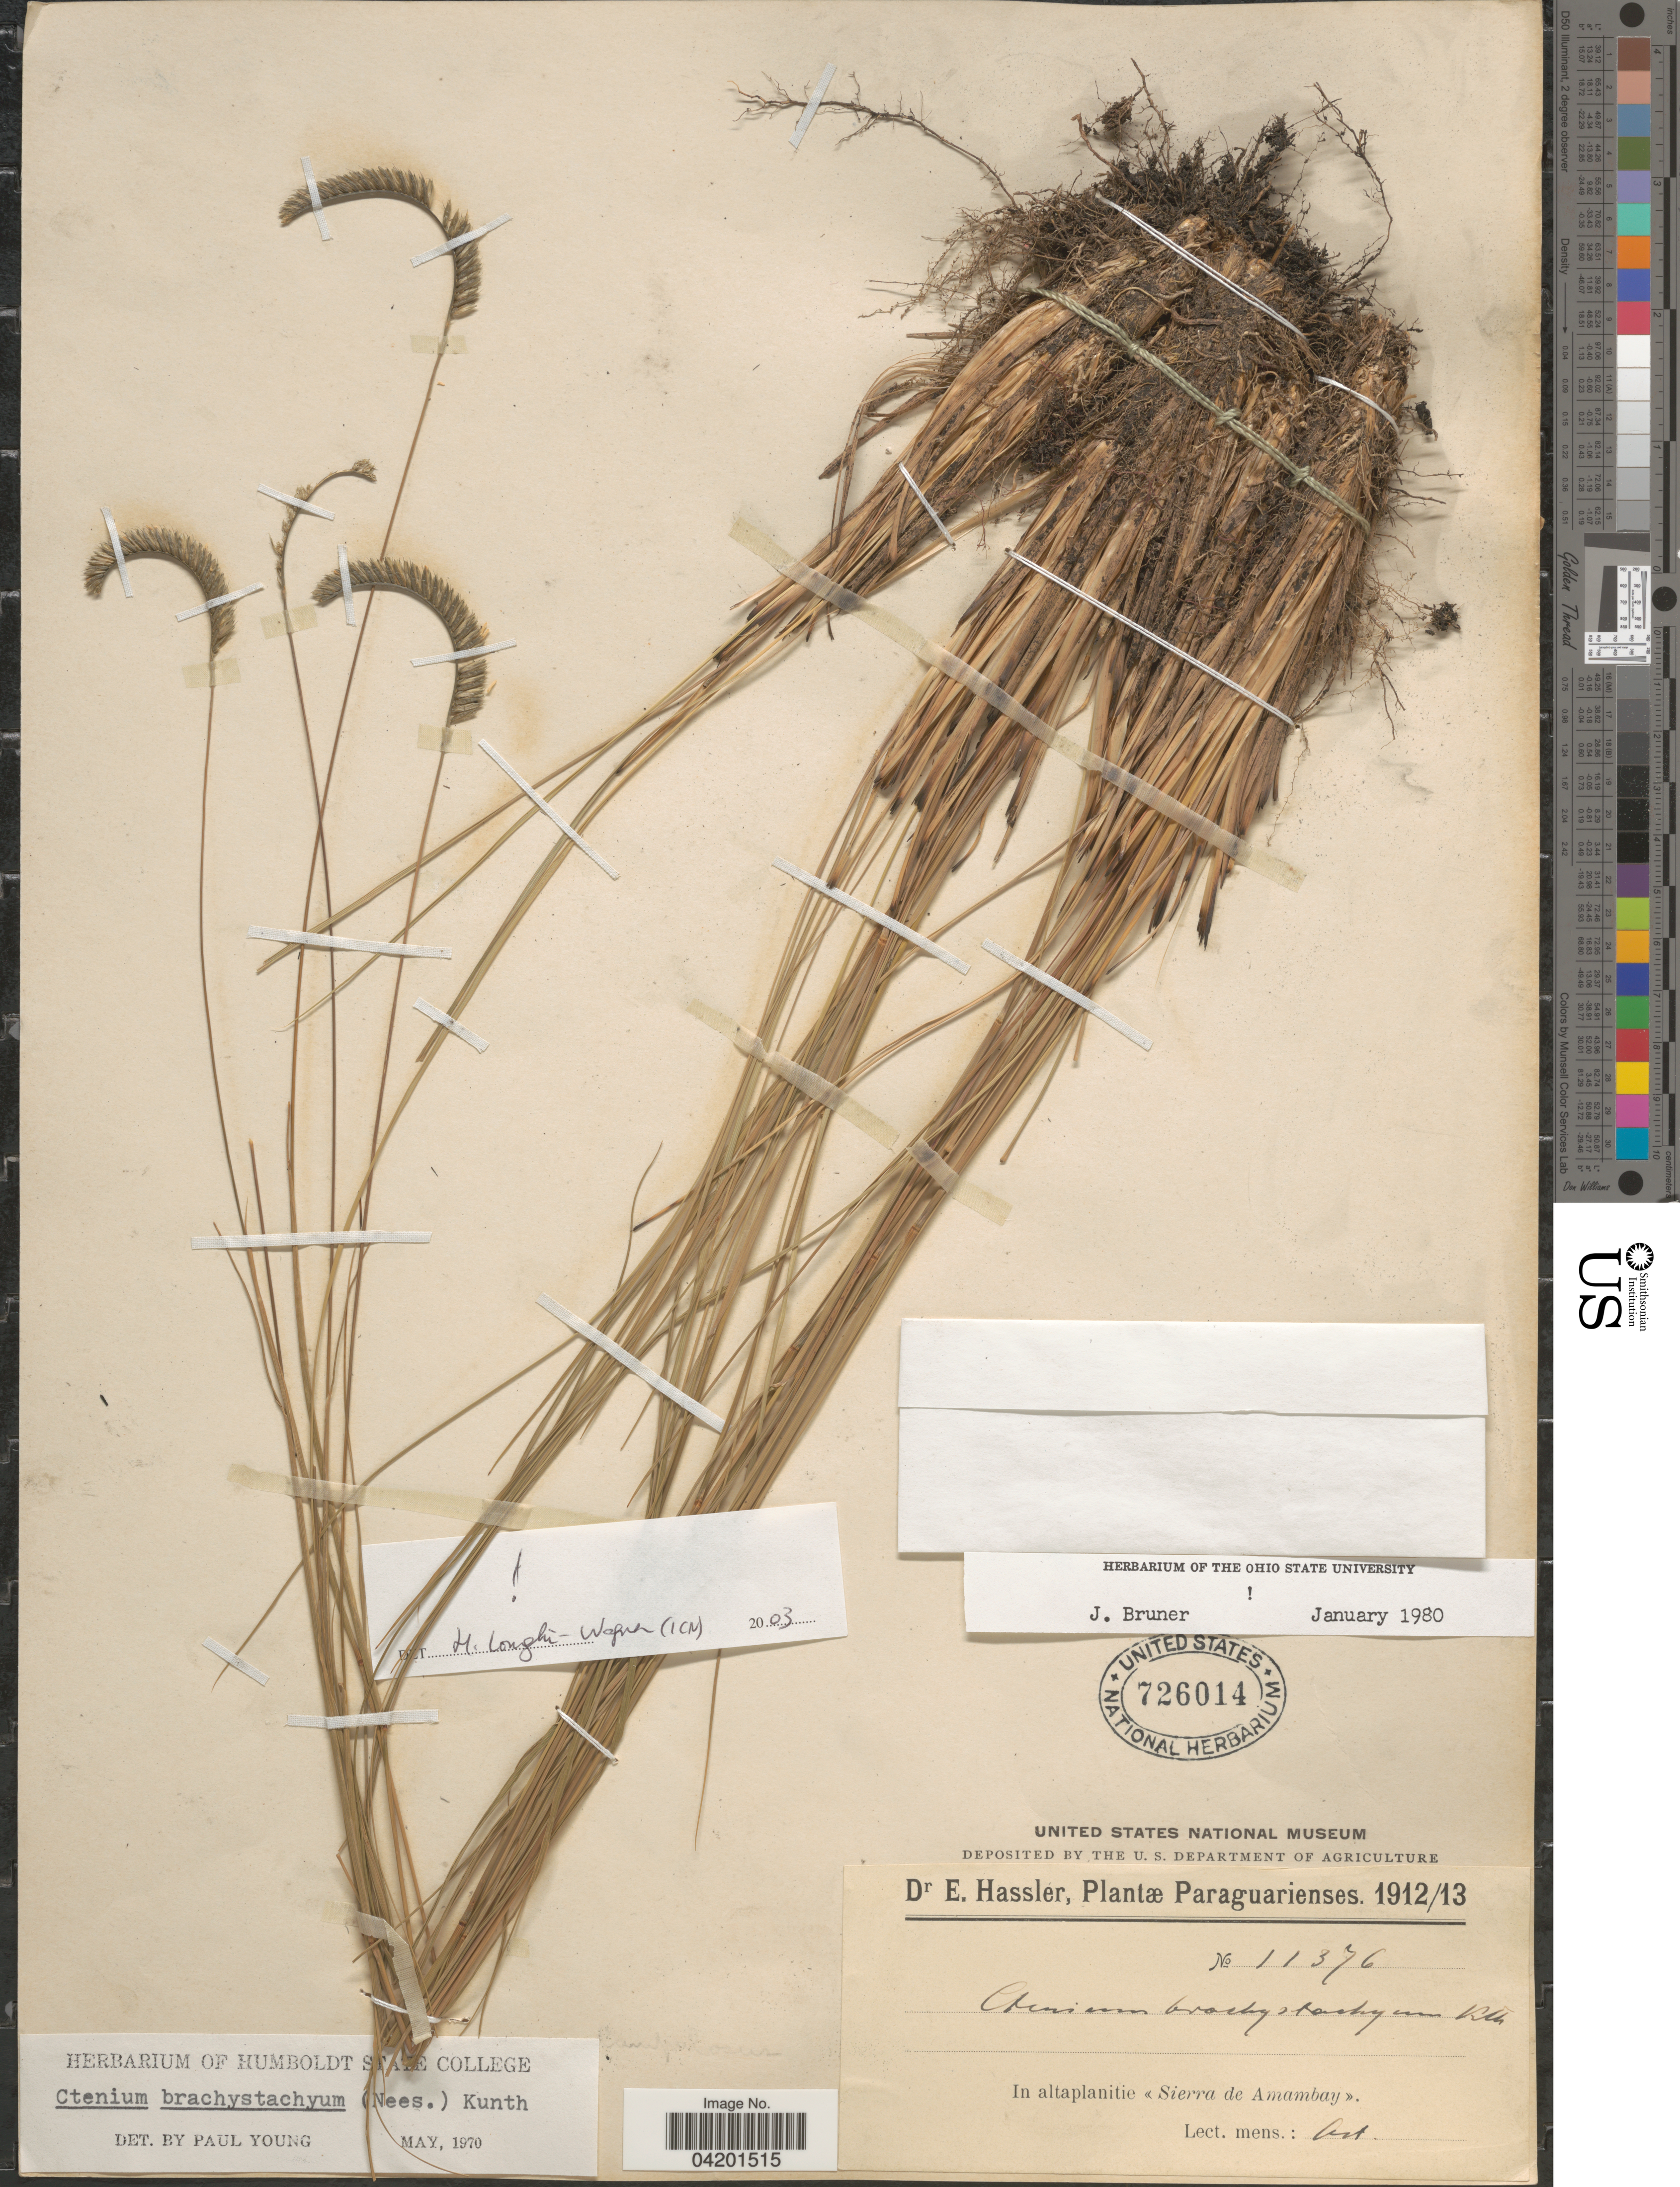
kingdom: Plantae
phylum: Tracheophyta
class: Liliopsida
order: Poales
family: Poaceae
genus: Ctenium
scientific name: Ctenium brachystachyum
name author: Kunth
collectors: E. Hassler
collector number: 11376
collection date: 1912-10/1913-10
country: Paraguay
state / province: Amambay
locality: In altaplanitie «Sierra de Amambay».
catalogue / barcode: US 726014